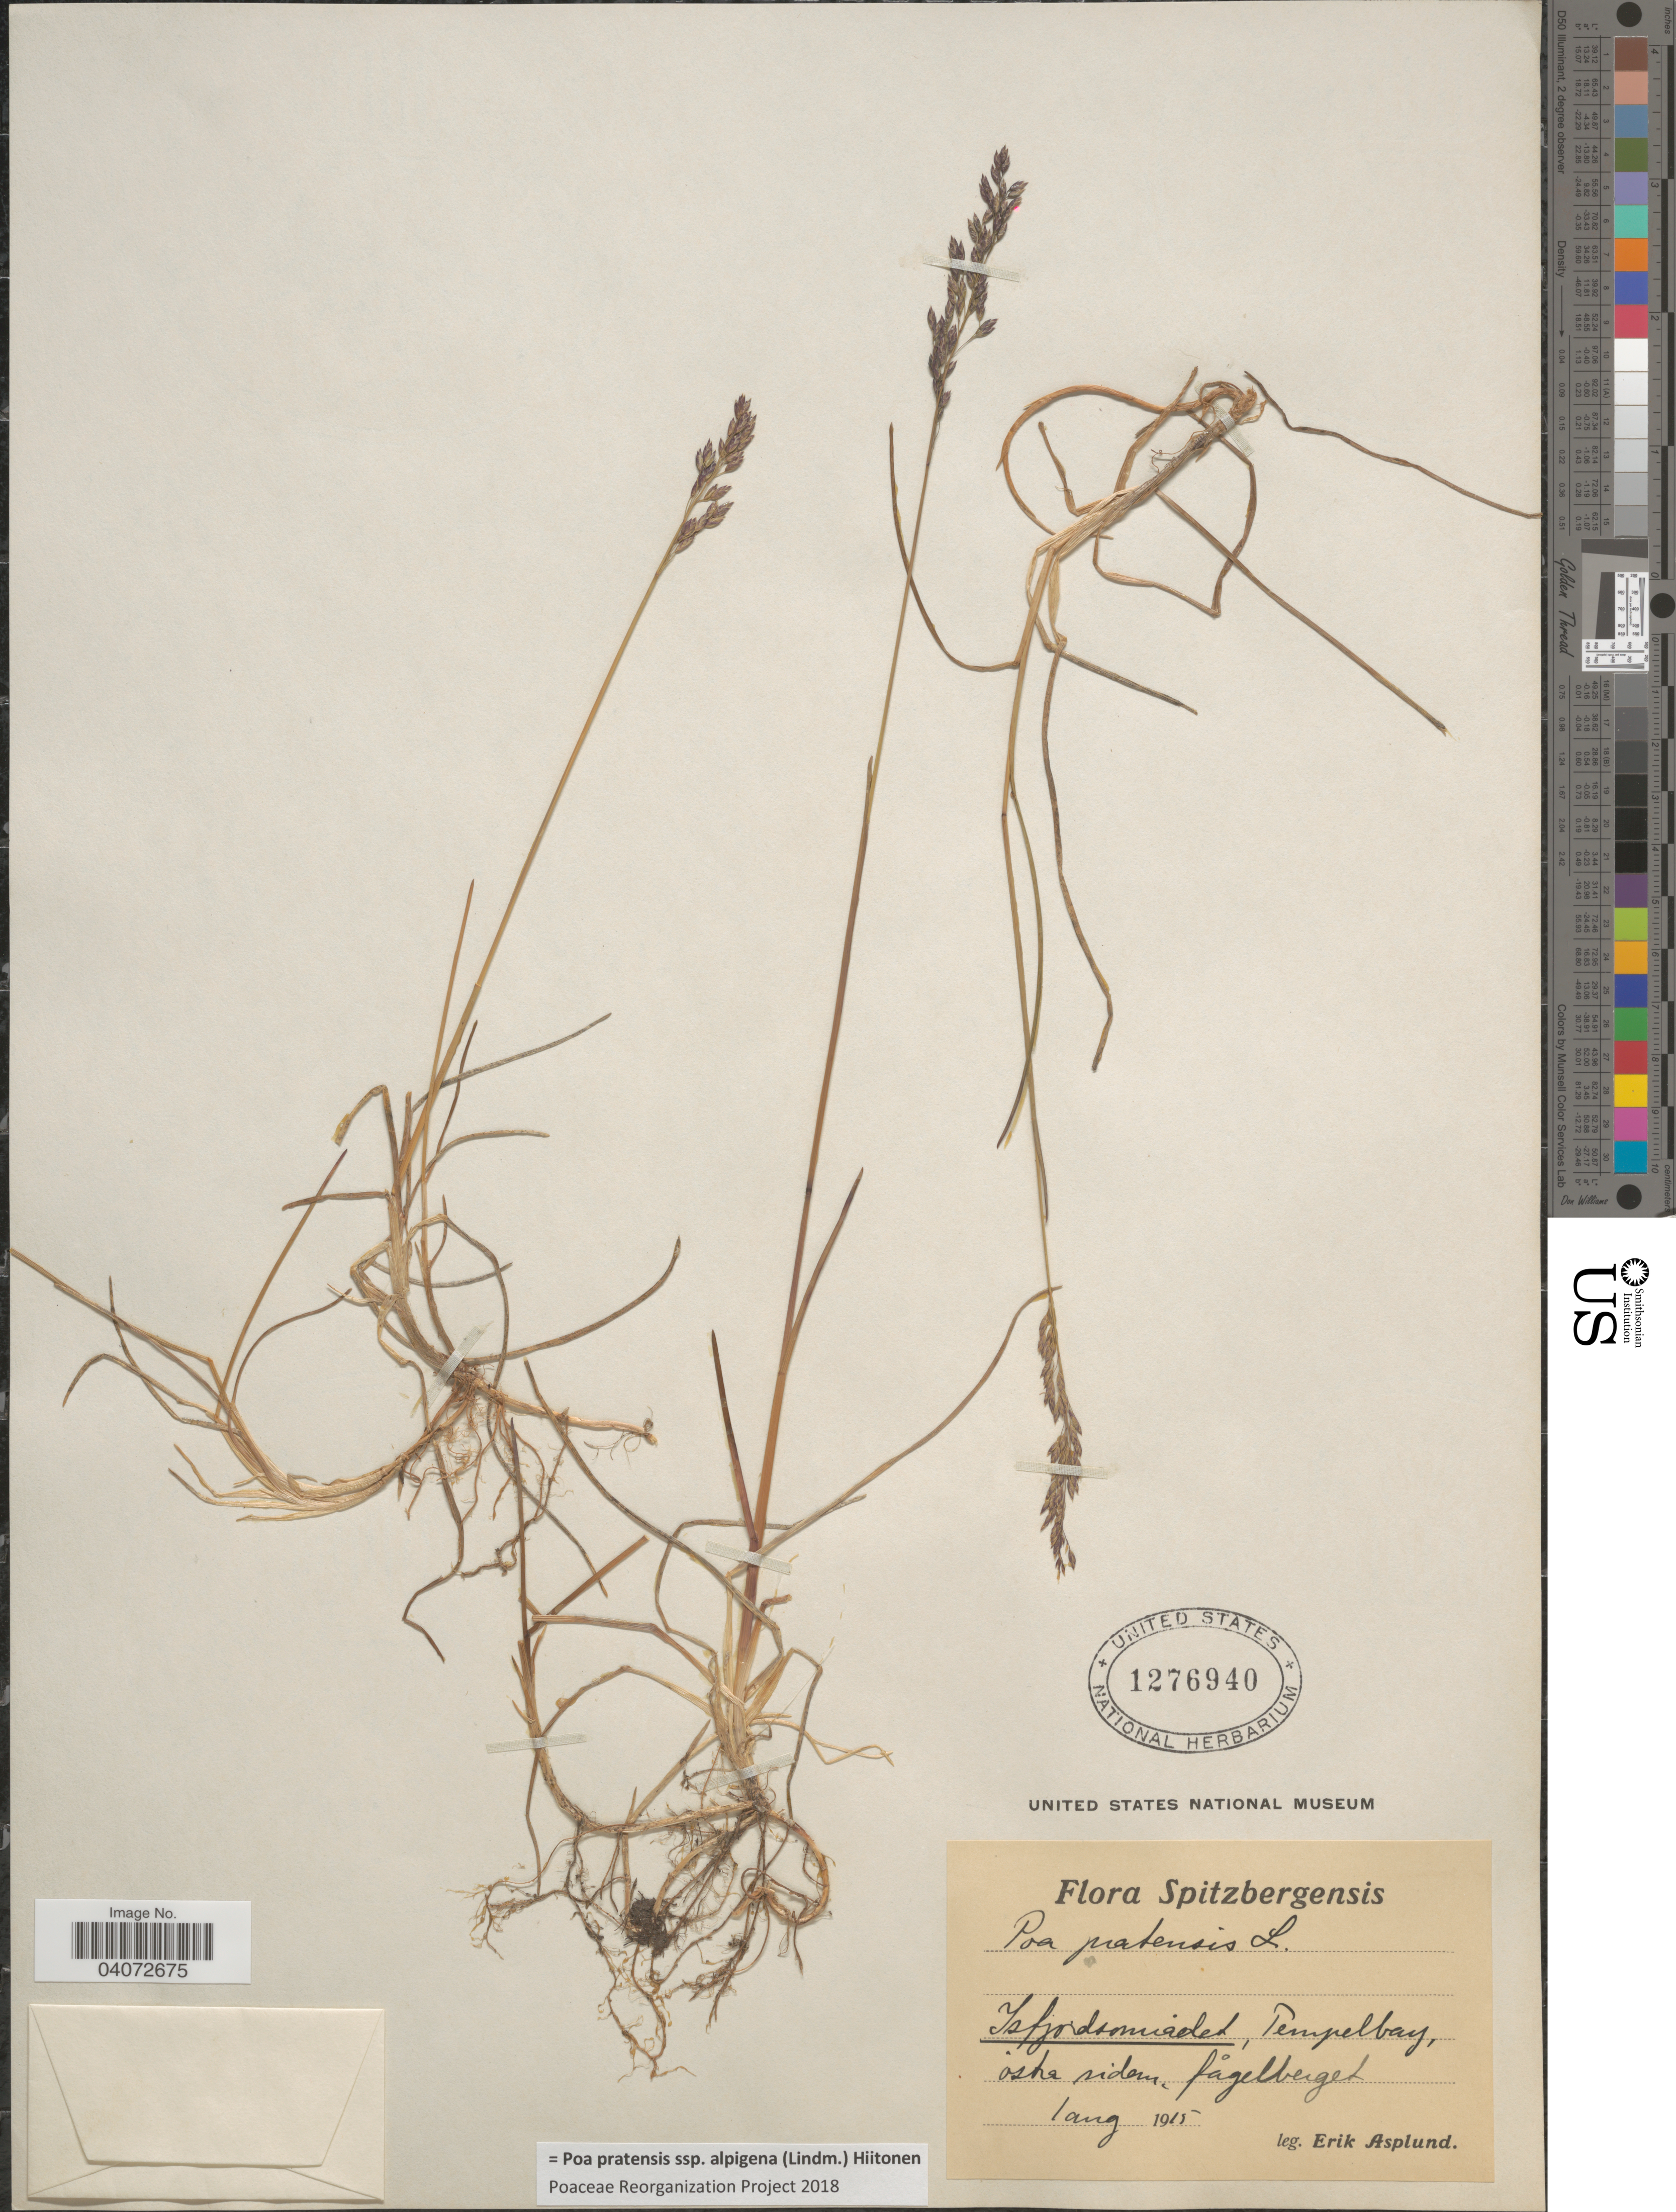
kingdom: Plantae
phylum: Tracheophyta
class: Liliopsida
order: Poales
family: Poaceae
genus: Poa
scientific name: Poa pratensis subsp. alpigena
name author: (Lindm.) Hiitonen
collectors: E. Asplund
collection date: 1915-08-01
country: Norway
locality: Spitzbergensis. Isfjordsomiadet, Tempelbay, osha sidem, fågelberget.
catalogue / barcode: US 1276940